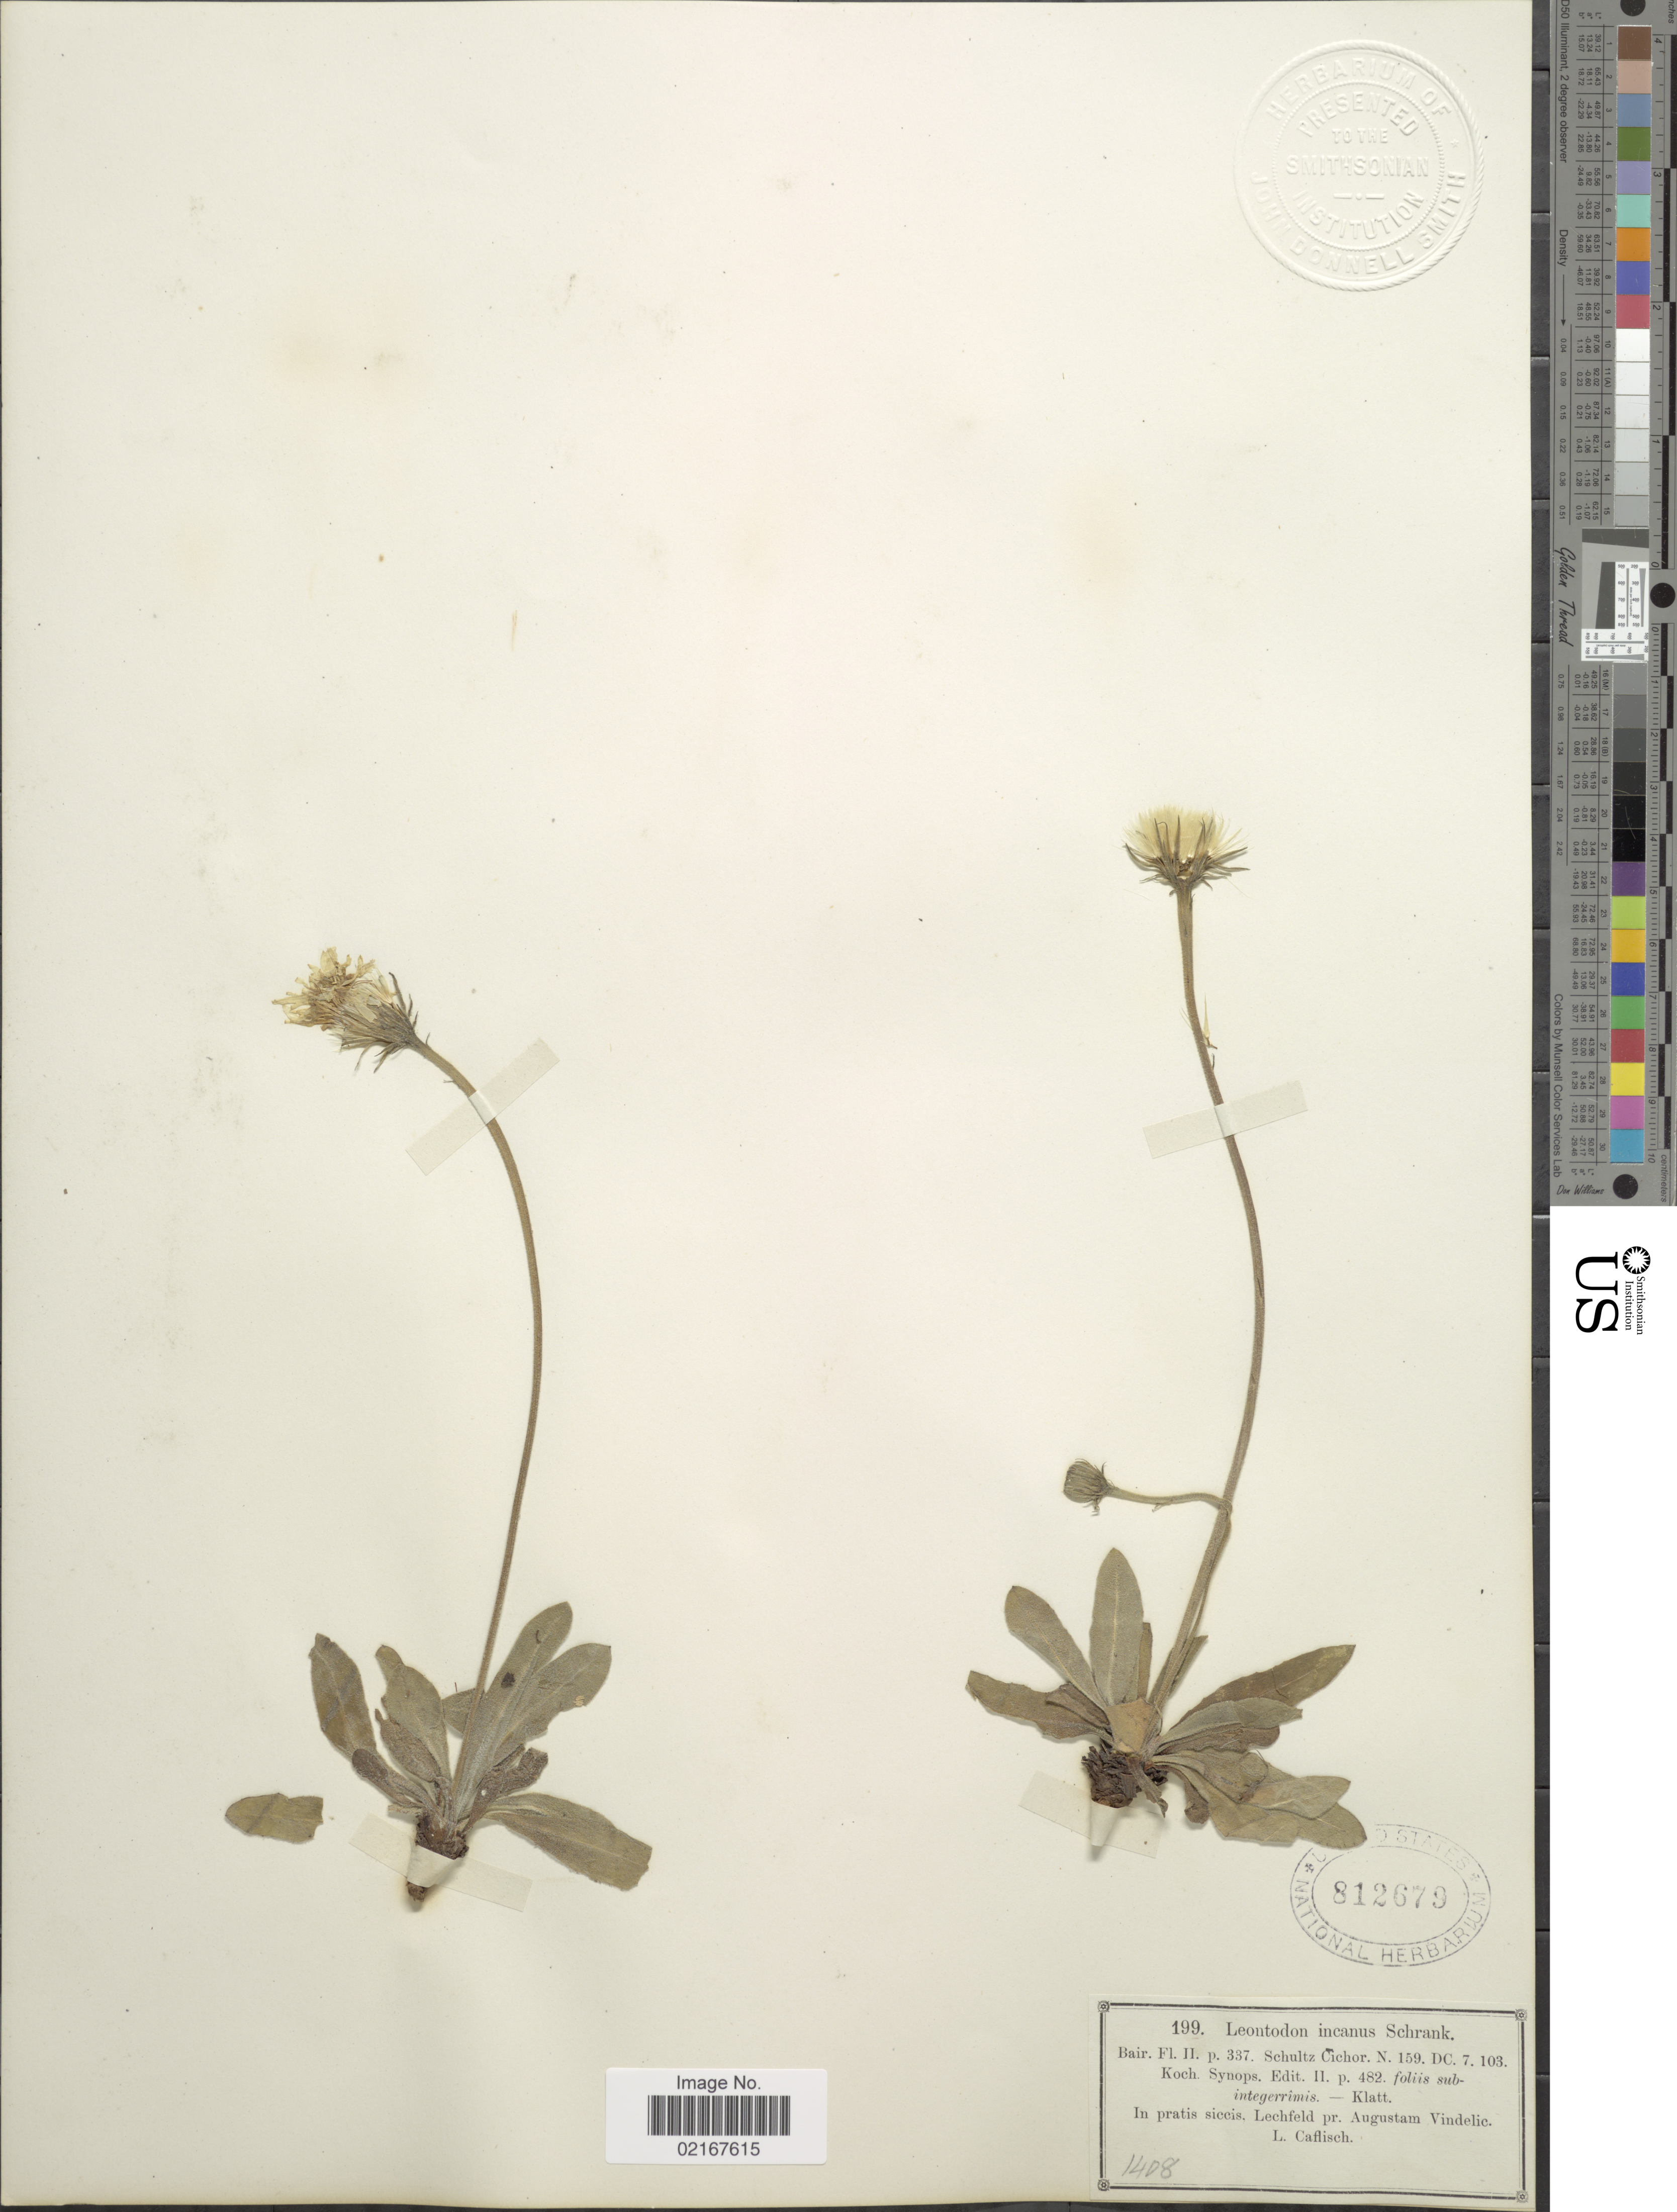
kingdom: Plantae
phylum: Tracheophyta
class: Magnoliopsida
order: Asterales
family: Asteraceae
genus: Leontodon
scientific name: Leontodon incanus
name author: (L.) Schrank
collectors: L. Caflisch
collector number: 199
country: Germany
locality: In pratis siccis. Lechfeld pr. Augustam Vindelic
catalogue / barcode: US 812679